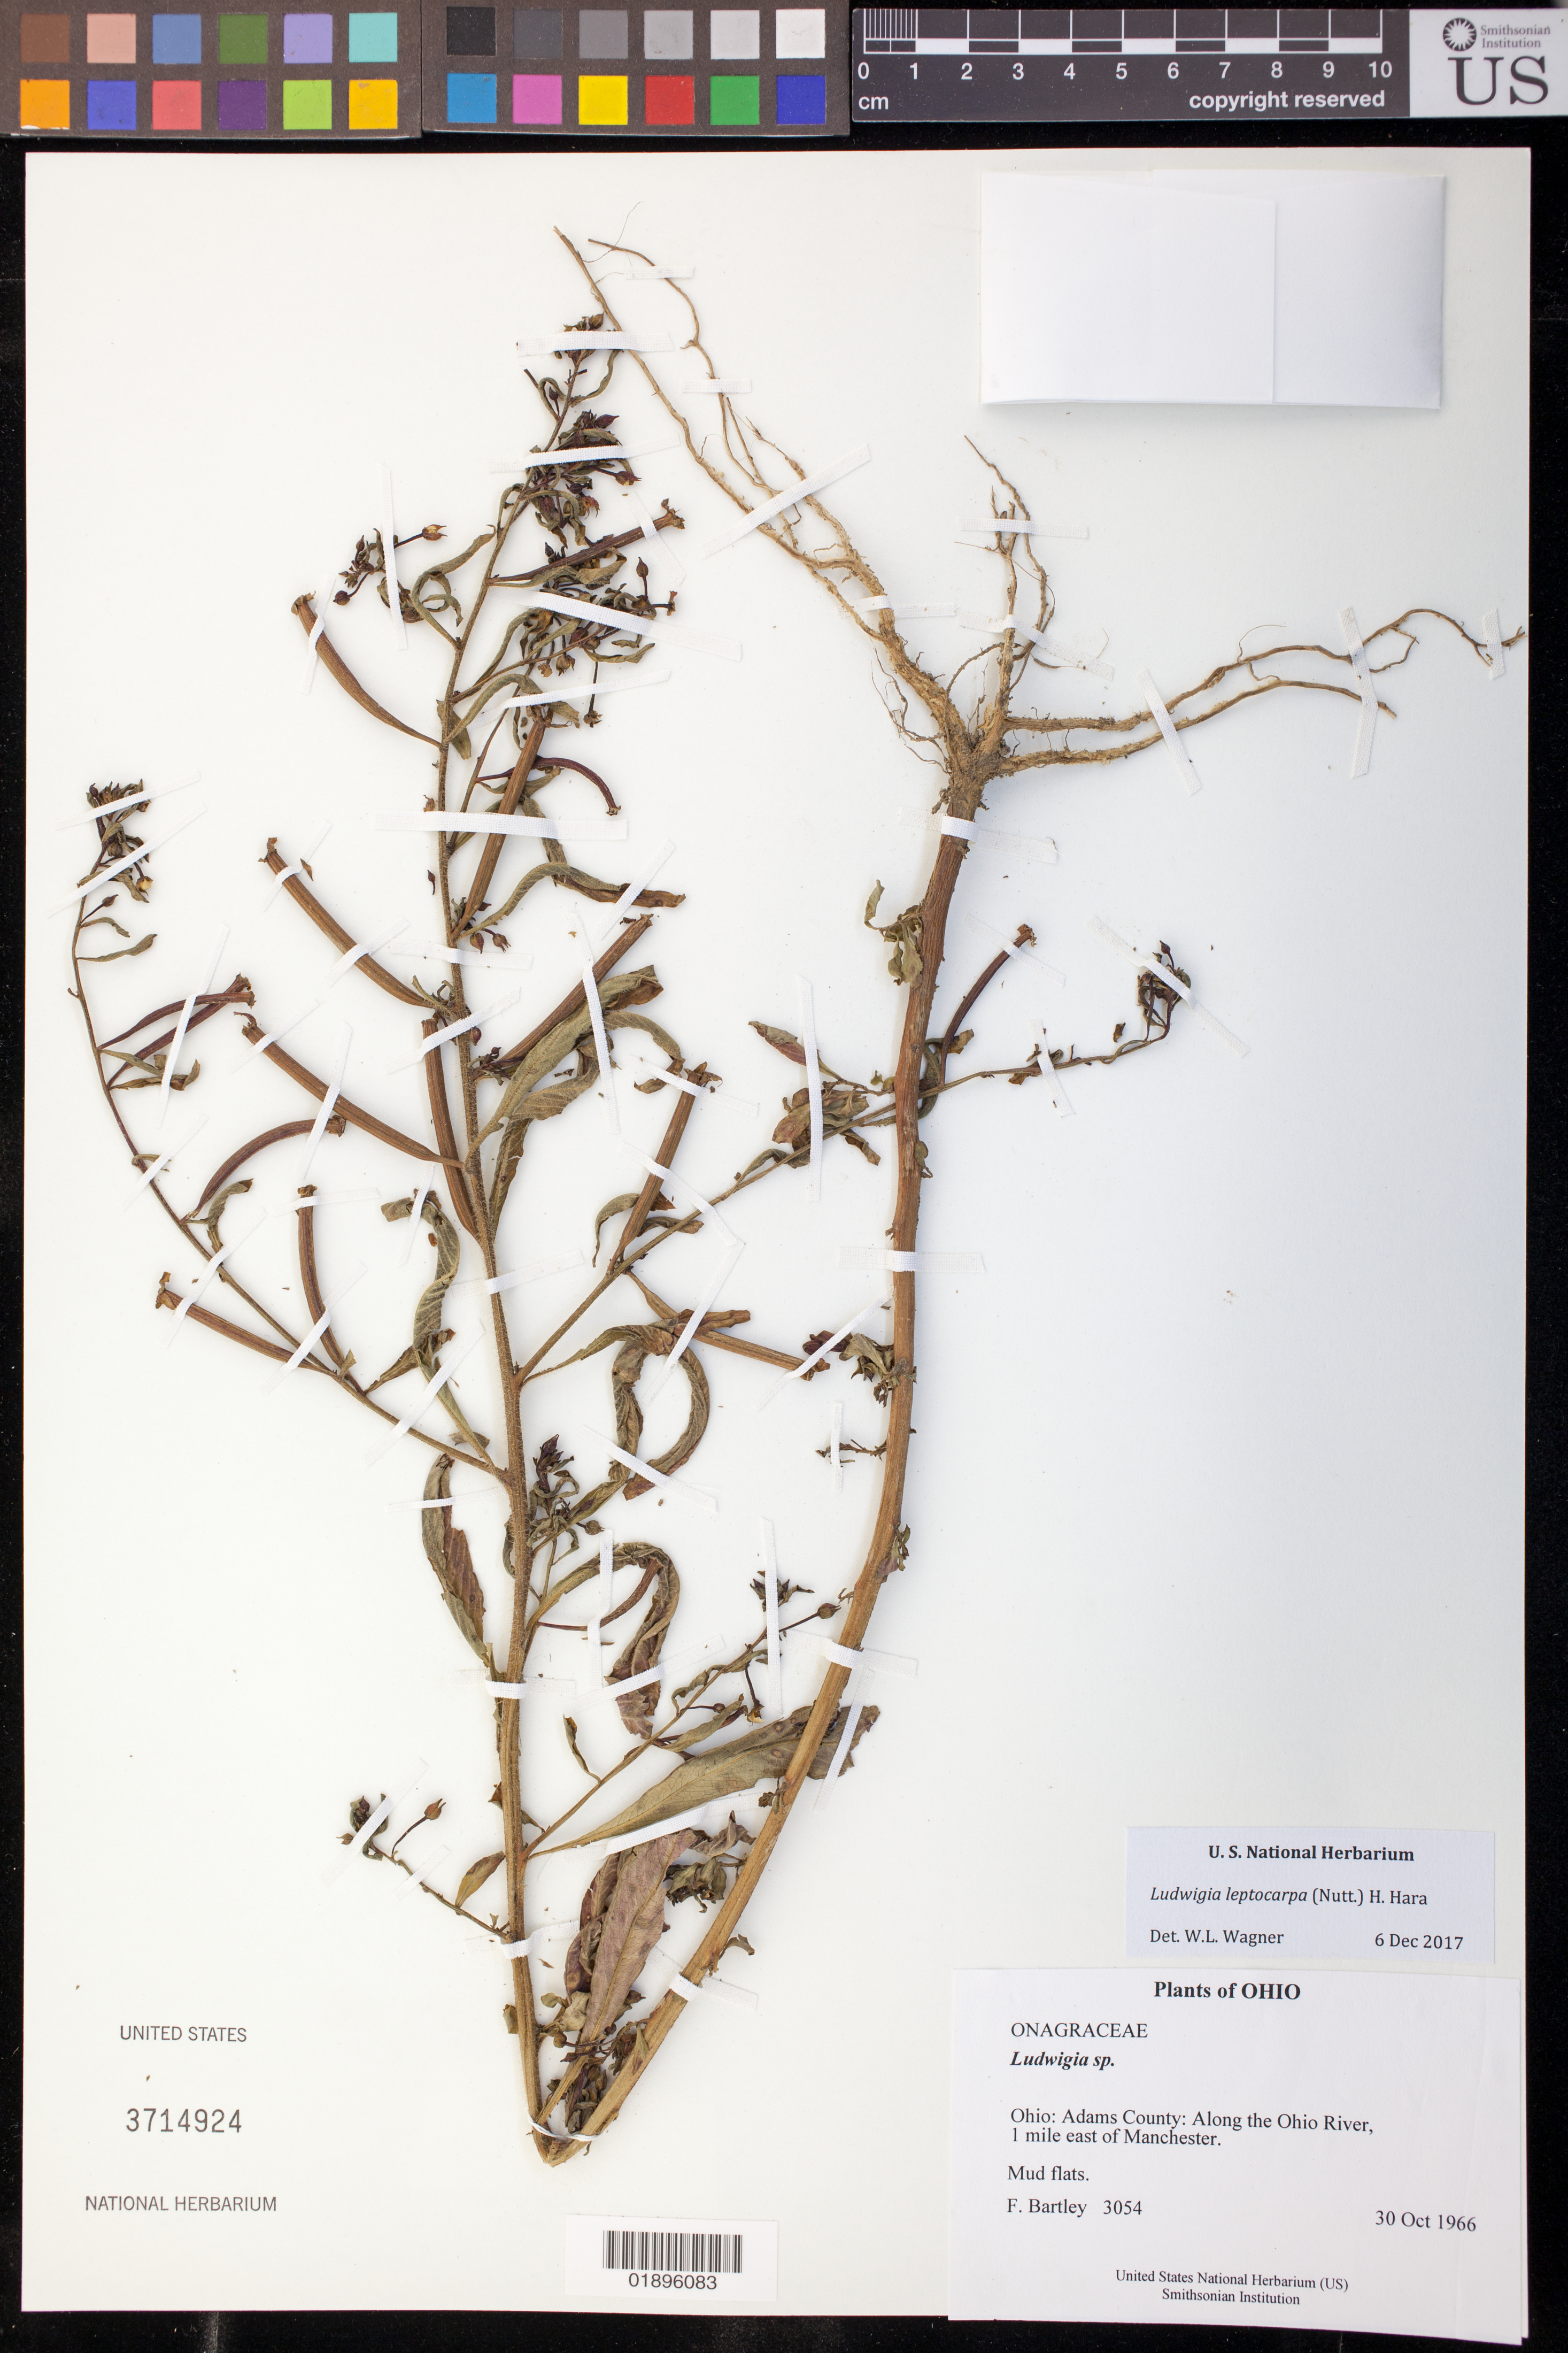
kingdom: Plantae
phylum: Tracheophyta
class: Magnoliopsida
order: Myrtales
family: Onagraceae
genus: Ludwigia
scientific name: Ludwigia leptocarpa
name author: (Nutt.) H. Hara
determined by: Wagner, W. L., (BOT), Smithsonian Institution - National Museum of Natural History (UNITED STATES)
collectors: F. Bartley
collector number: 3054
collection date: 1966-10-30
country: United States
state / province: Ohio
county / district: Adams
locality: Along the Ohio River, 1 mile east of Manchester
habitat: Mud flat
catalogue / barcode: US 3714924